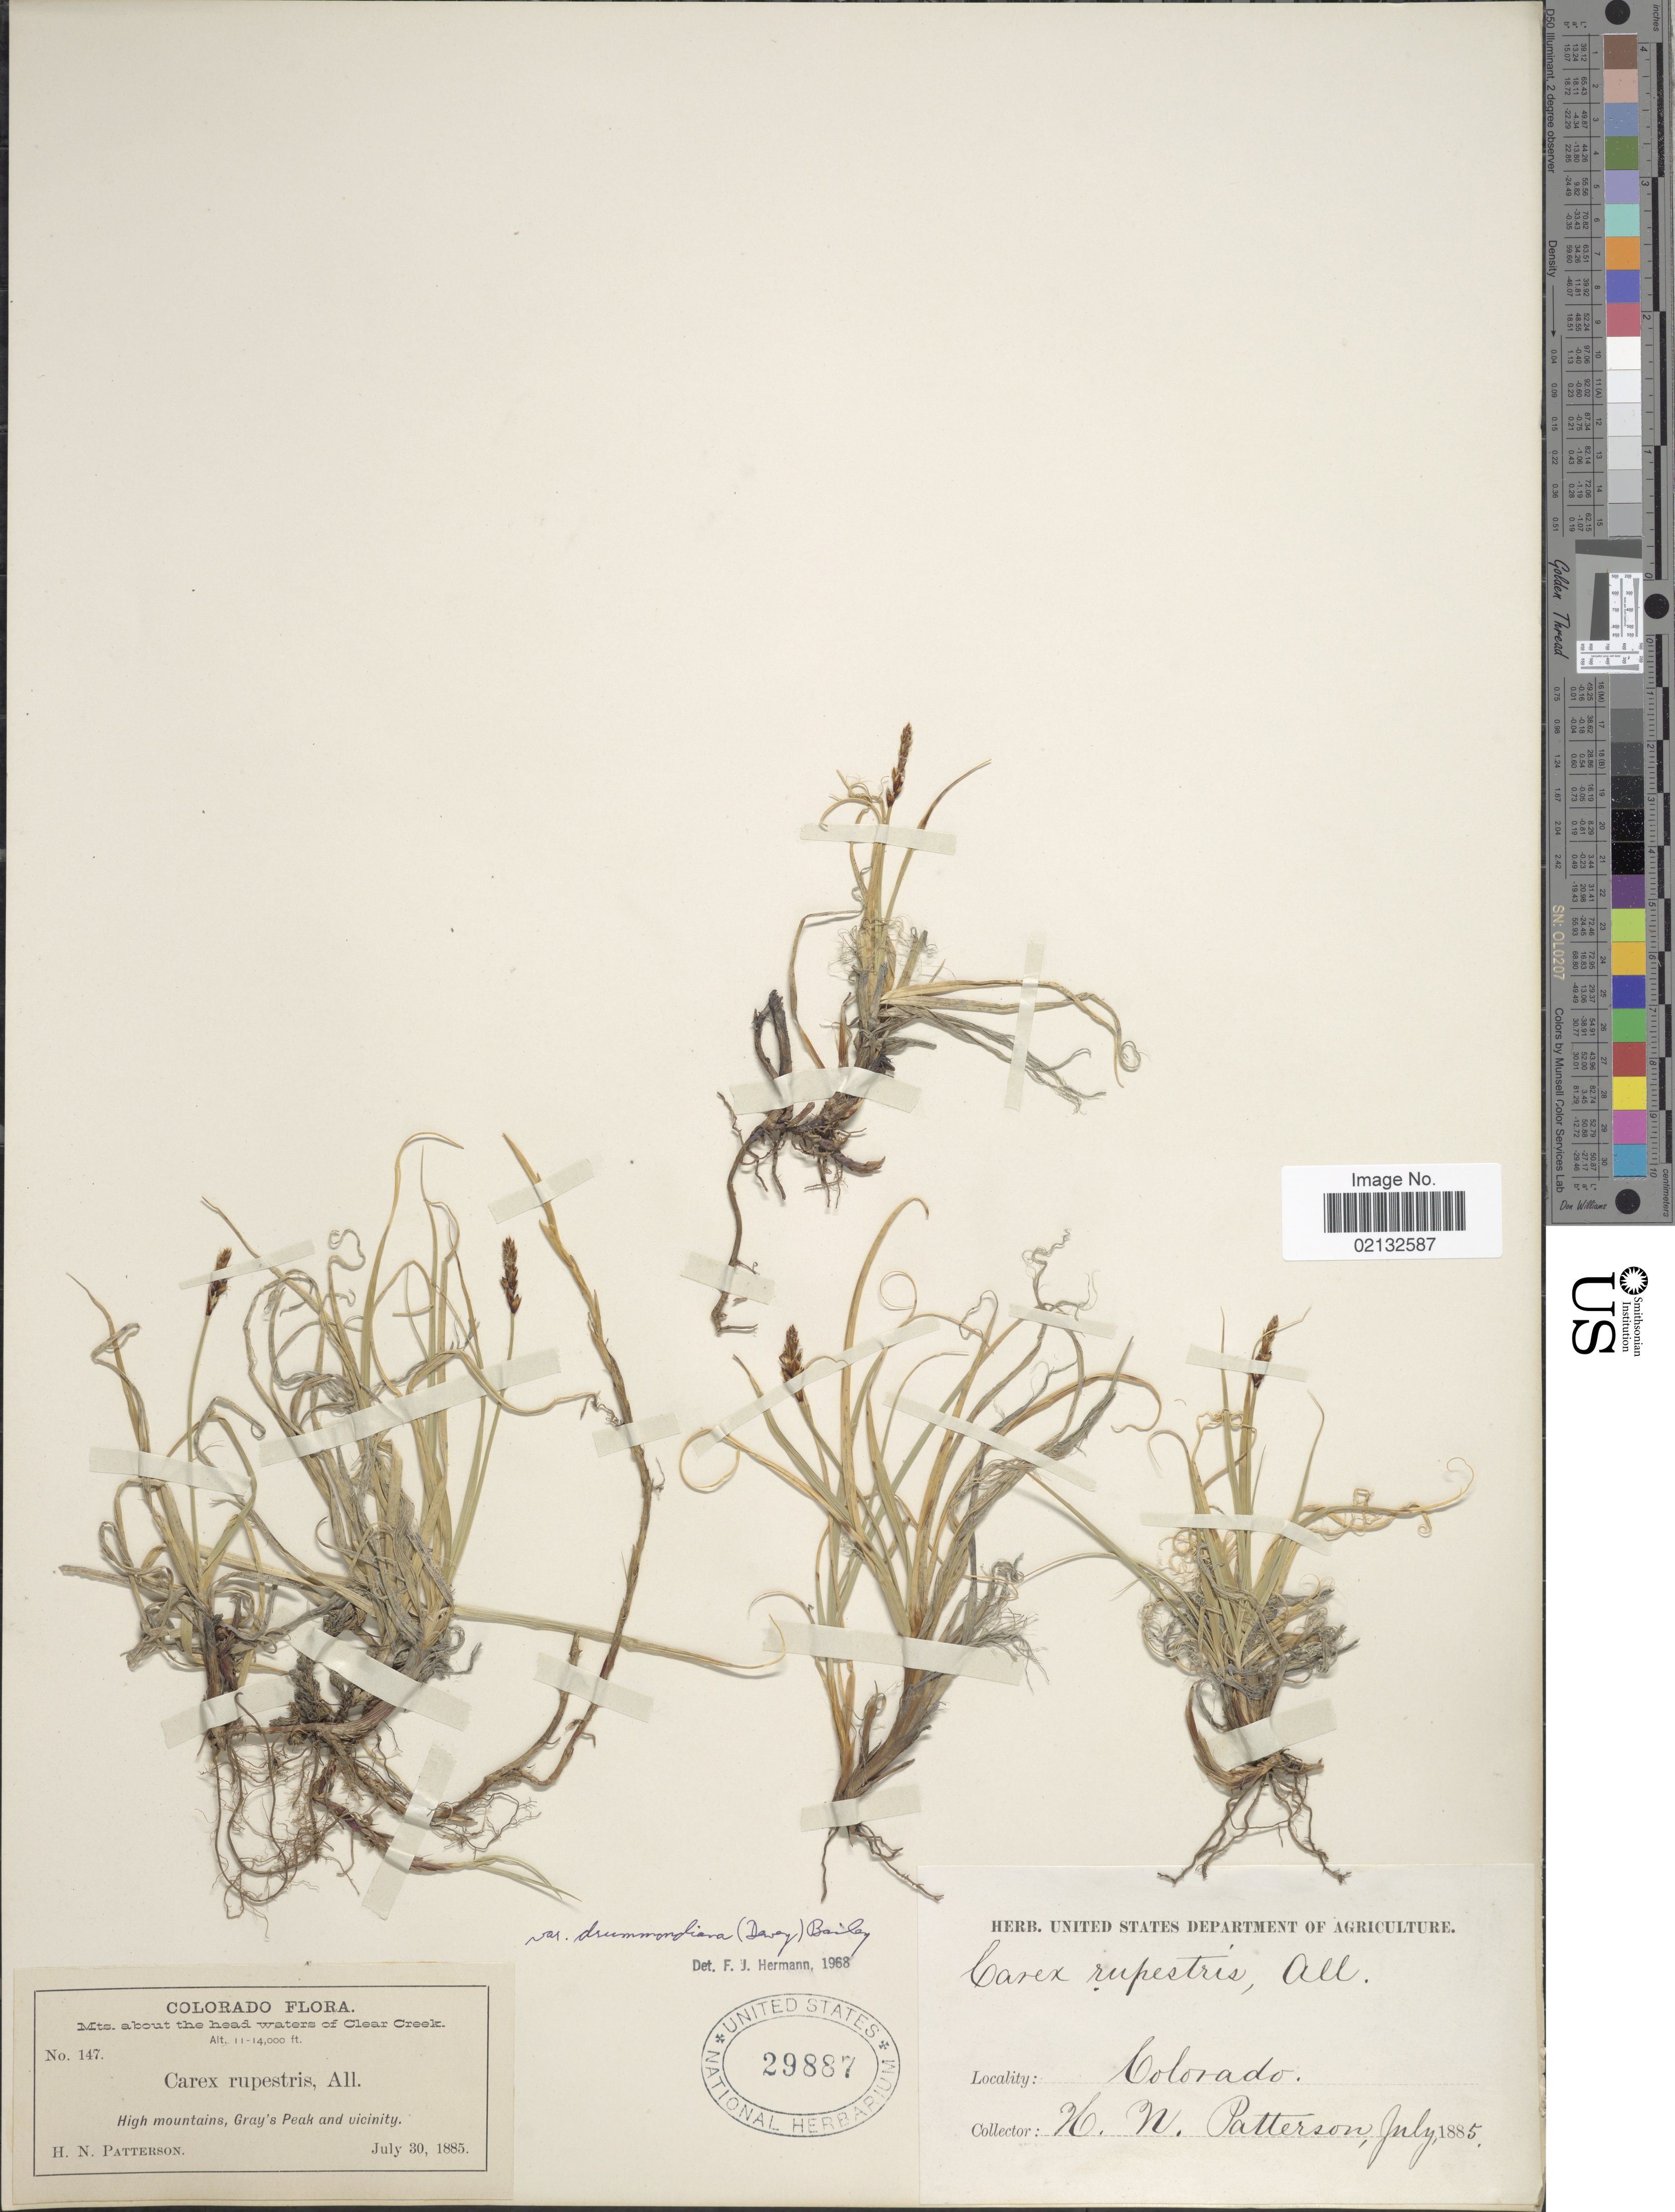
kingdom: Plantae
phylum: Tracheophyta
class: Liliopsida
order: Poales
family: Cyperaceae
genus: Carex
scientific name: Carex rupestris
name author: All.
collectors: H. N. Patterson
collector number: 147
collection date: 1885-07-30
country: United States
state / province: Colorado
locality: Mts. about the headwaters of Clear Creek. High mountains, Gray's Peak and vicinity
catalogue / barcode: US 29887